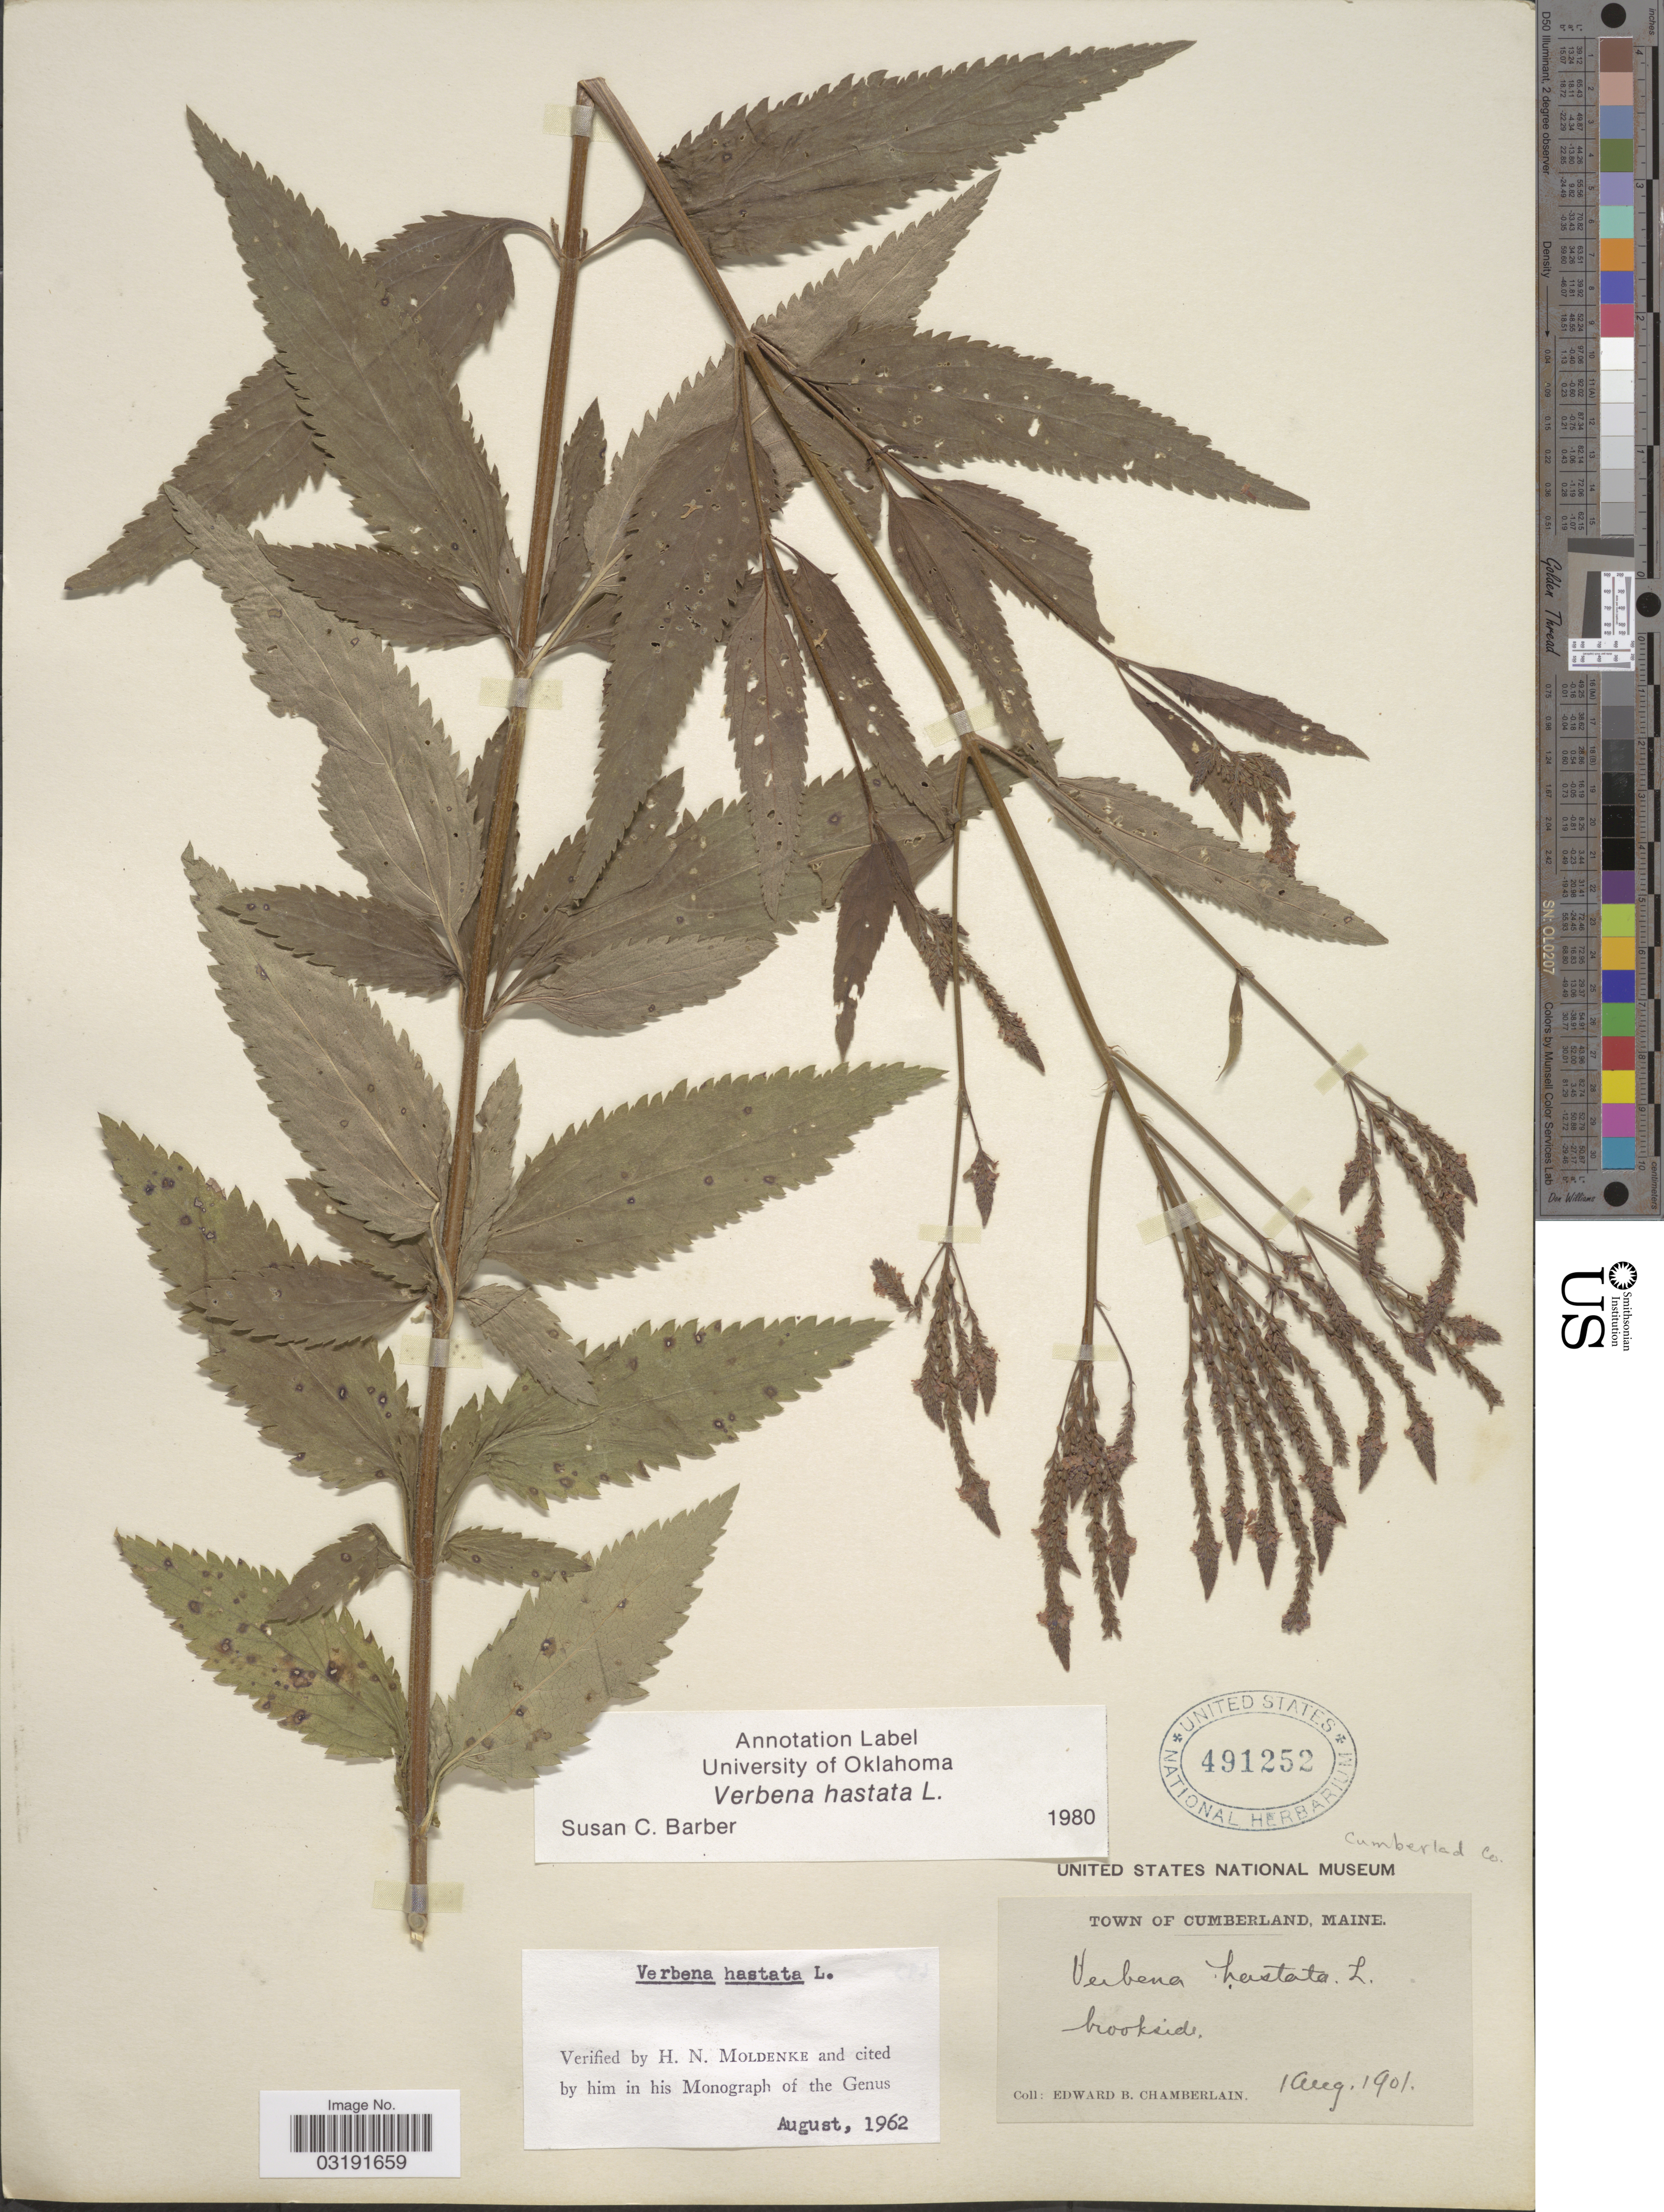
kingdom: Plantae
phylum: Tracheophyta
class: Magnoliopsida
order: Lamiales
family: Verbenaceae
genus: Verbena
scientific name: Verbena hastata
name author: L.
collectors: E. Chamberlain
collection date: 1901-08-01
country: United States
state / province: Maine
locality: Town of Cumberland, Cumberlad Co.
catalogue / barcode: US 491252